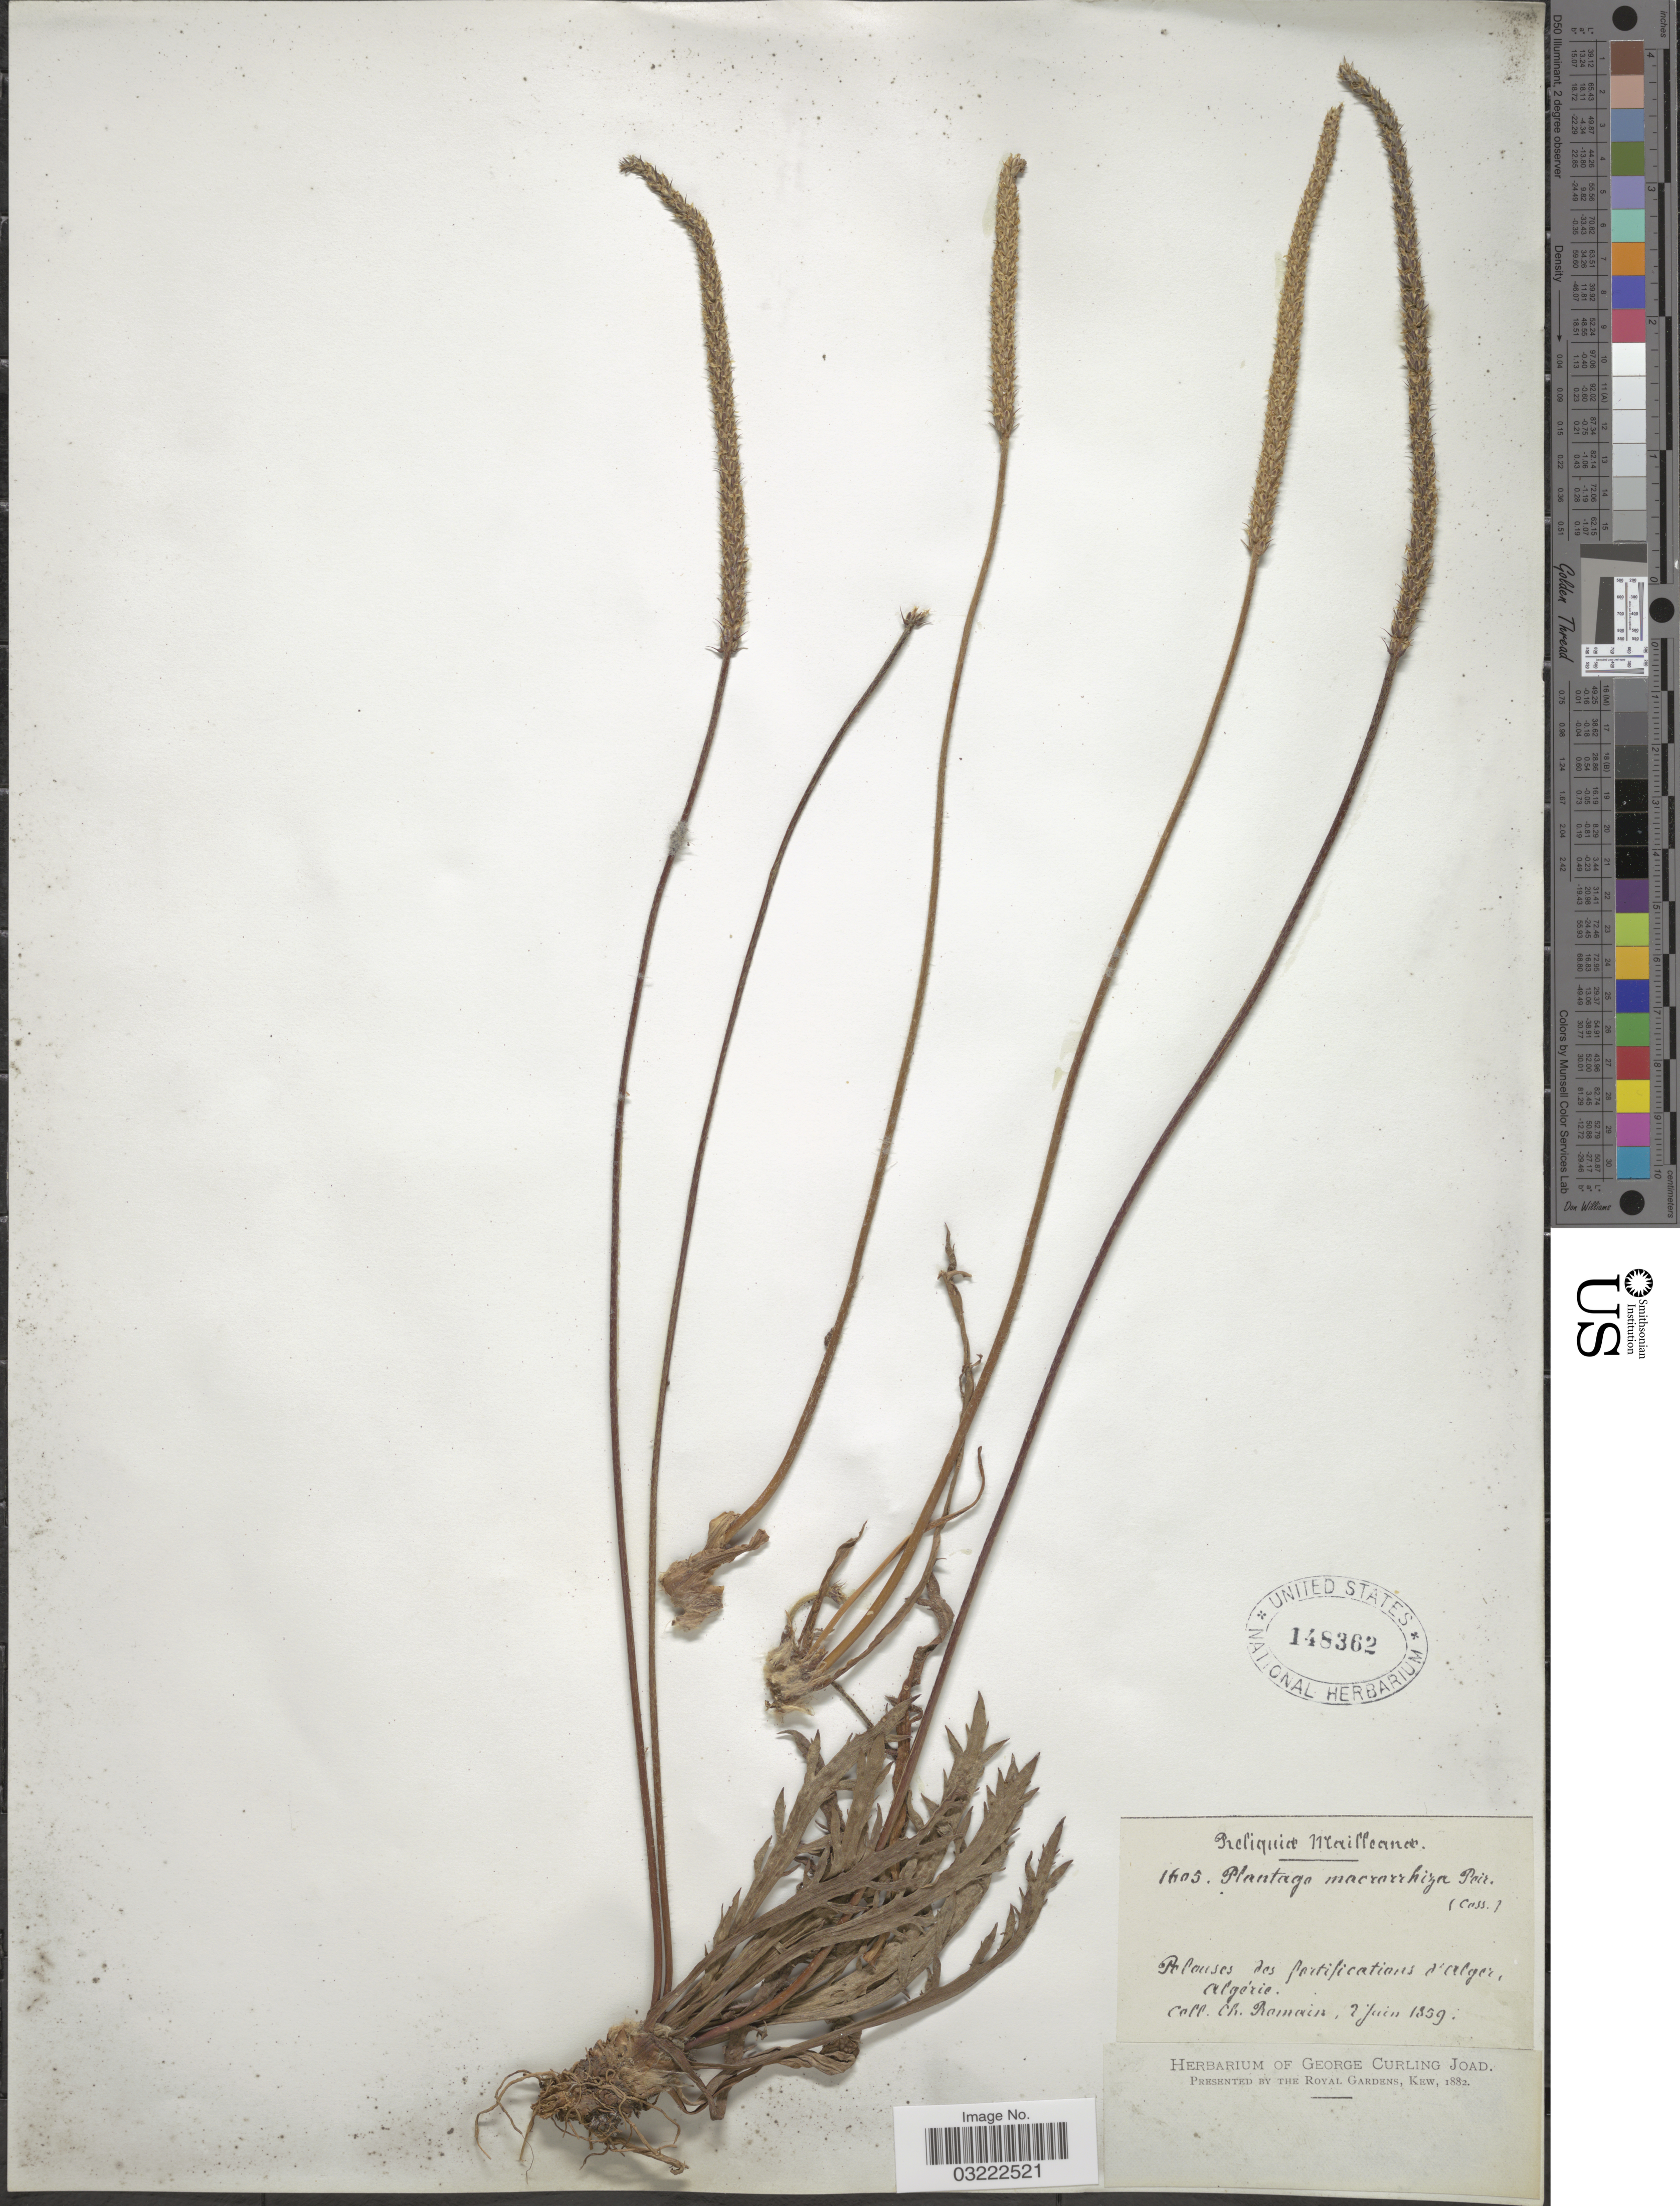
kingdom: Plantae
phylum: Tracheophyta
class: Magnoliopsida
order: Lamiales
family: Plantaginaceae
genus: Plantago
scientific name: Plantago macrorhiza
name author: Poir.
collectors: C. Romain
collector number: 1605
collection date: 1859-06-02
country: Algeria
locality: Pelouses des partifications d'Alger.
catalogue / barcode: US 148362